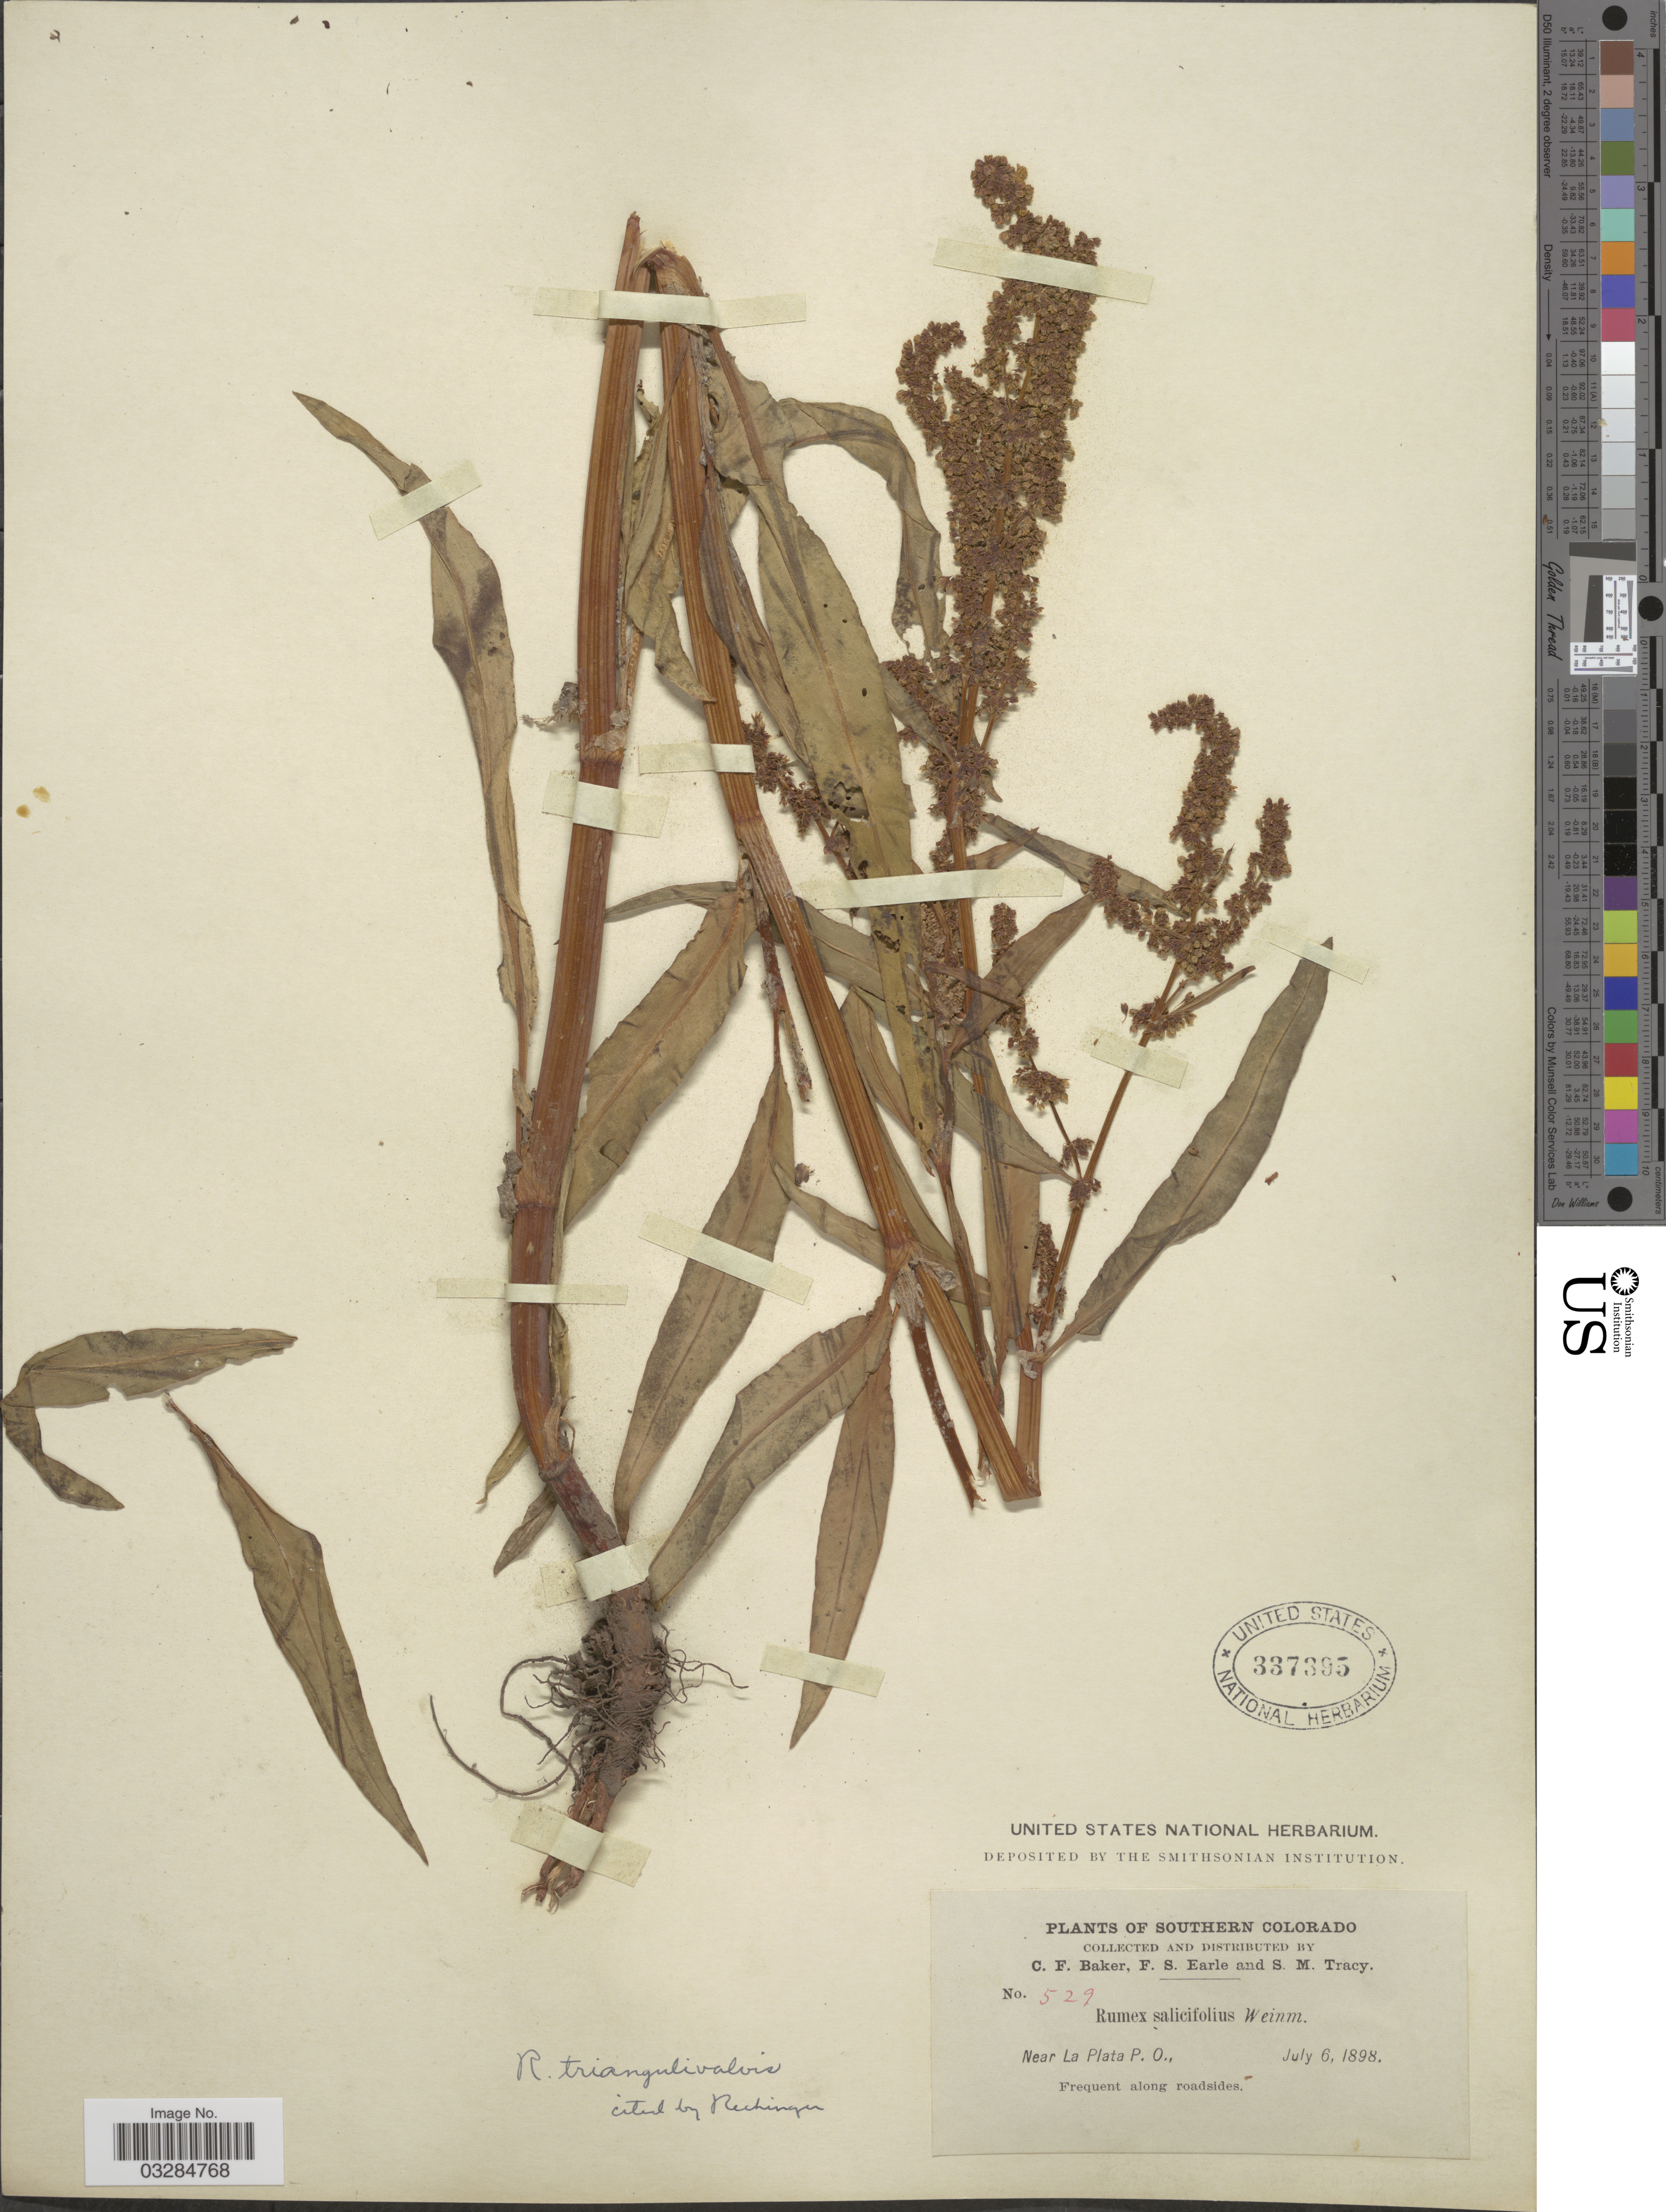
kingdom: Plantae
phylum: Tracheophyta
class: Magnoliopsida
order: Caryophyllales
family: Polygonaceae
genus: Rumex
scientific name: Rumex triangulivalvis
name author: (Danser) Rech. f.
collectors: C. F. Baker, F. S. Earle & S. M. Tracy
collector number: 529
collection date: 1898-07-06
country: United States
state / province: Colorado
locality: Southern Colorado. Near La Plata, P. O.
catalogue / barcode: US 337395